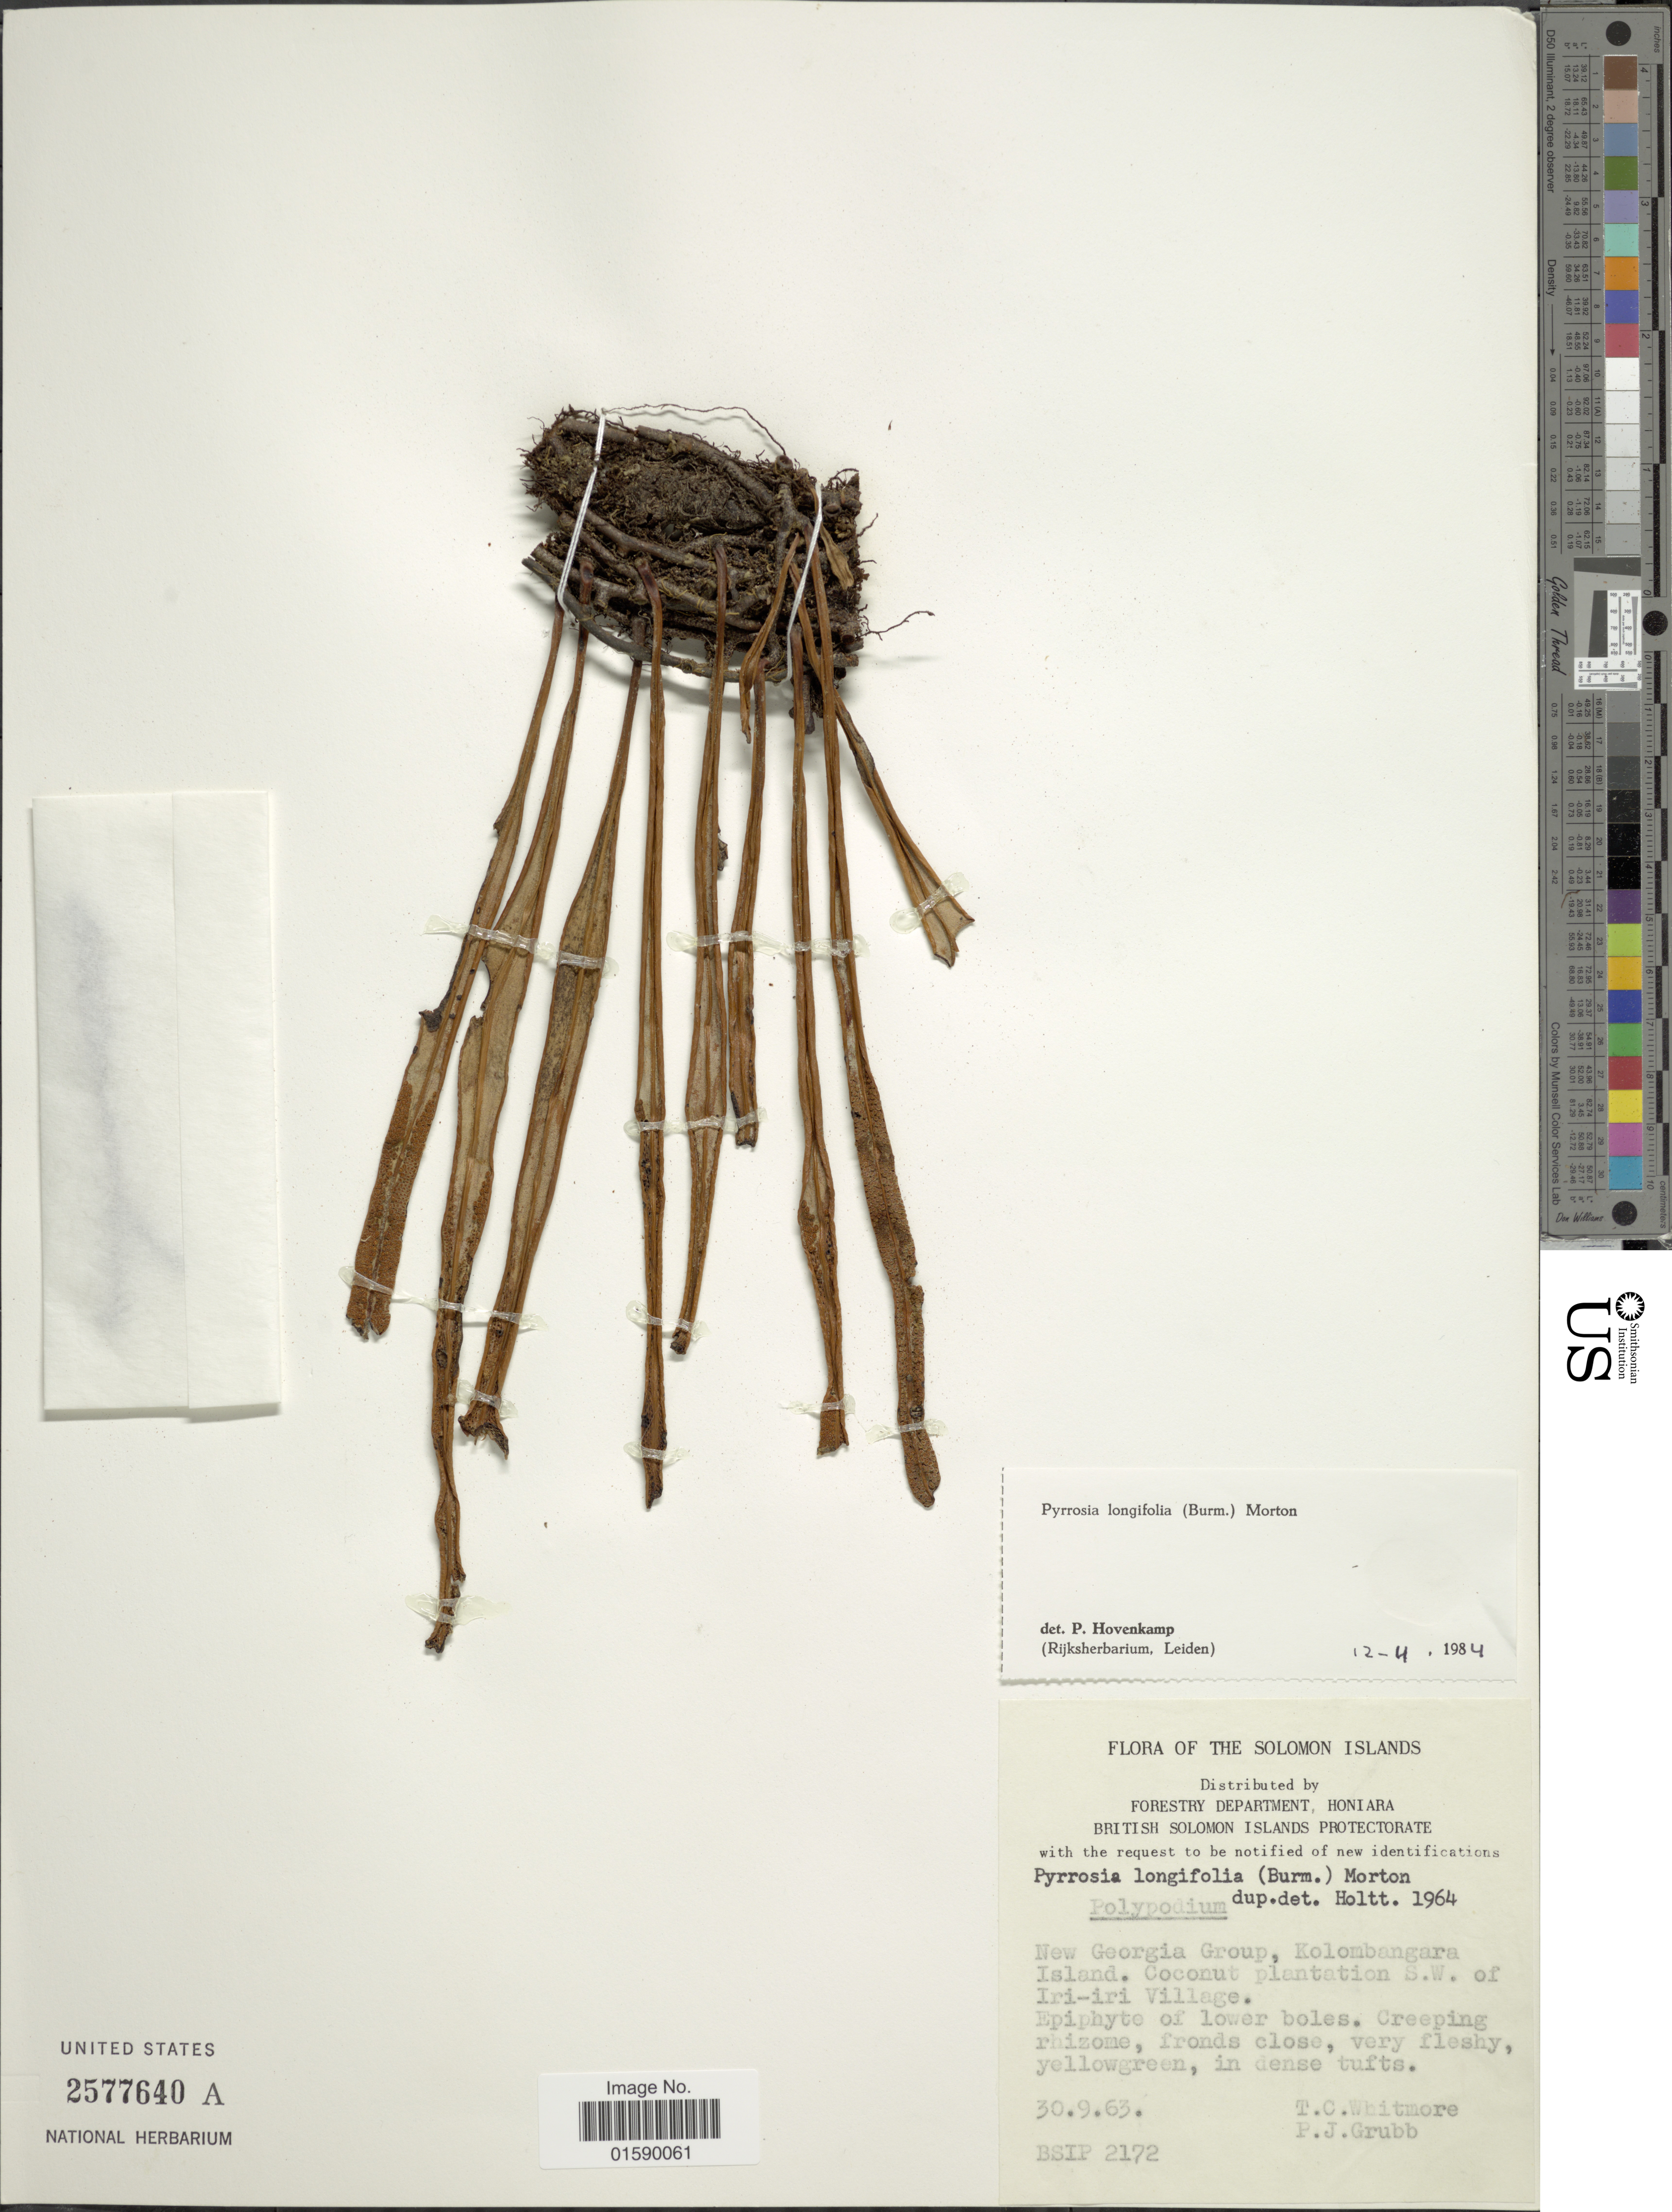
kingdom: Plantae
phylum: Tracheophyta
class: Polypodiopsida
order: Polypodiales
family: Polypodiaceae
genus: Pyrrosia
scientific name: Pyrrosia longifolia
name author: (Burm. f.) C.V. Morton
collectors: T. C. Whitmore & P. J. Grubb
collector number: BSIP2172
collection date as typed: Transcribed d/m/y: 30/9/63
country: Solomon Islands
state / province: Solomon Islands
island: Kolombangara [Nduke]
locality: Solomon Islands. New Georgia Group, Kolombangara Island. Coconut plantation S.W. of Iri-Iri Village.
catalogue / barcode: US 2577640A